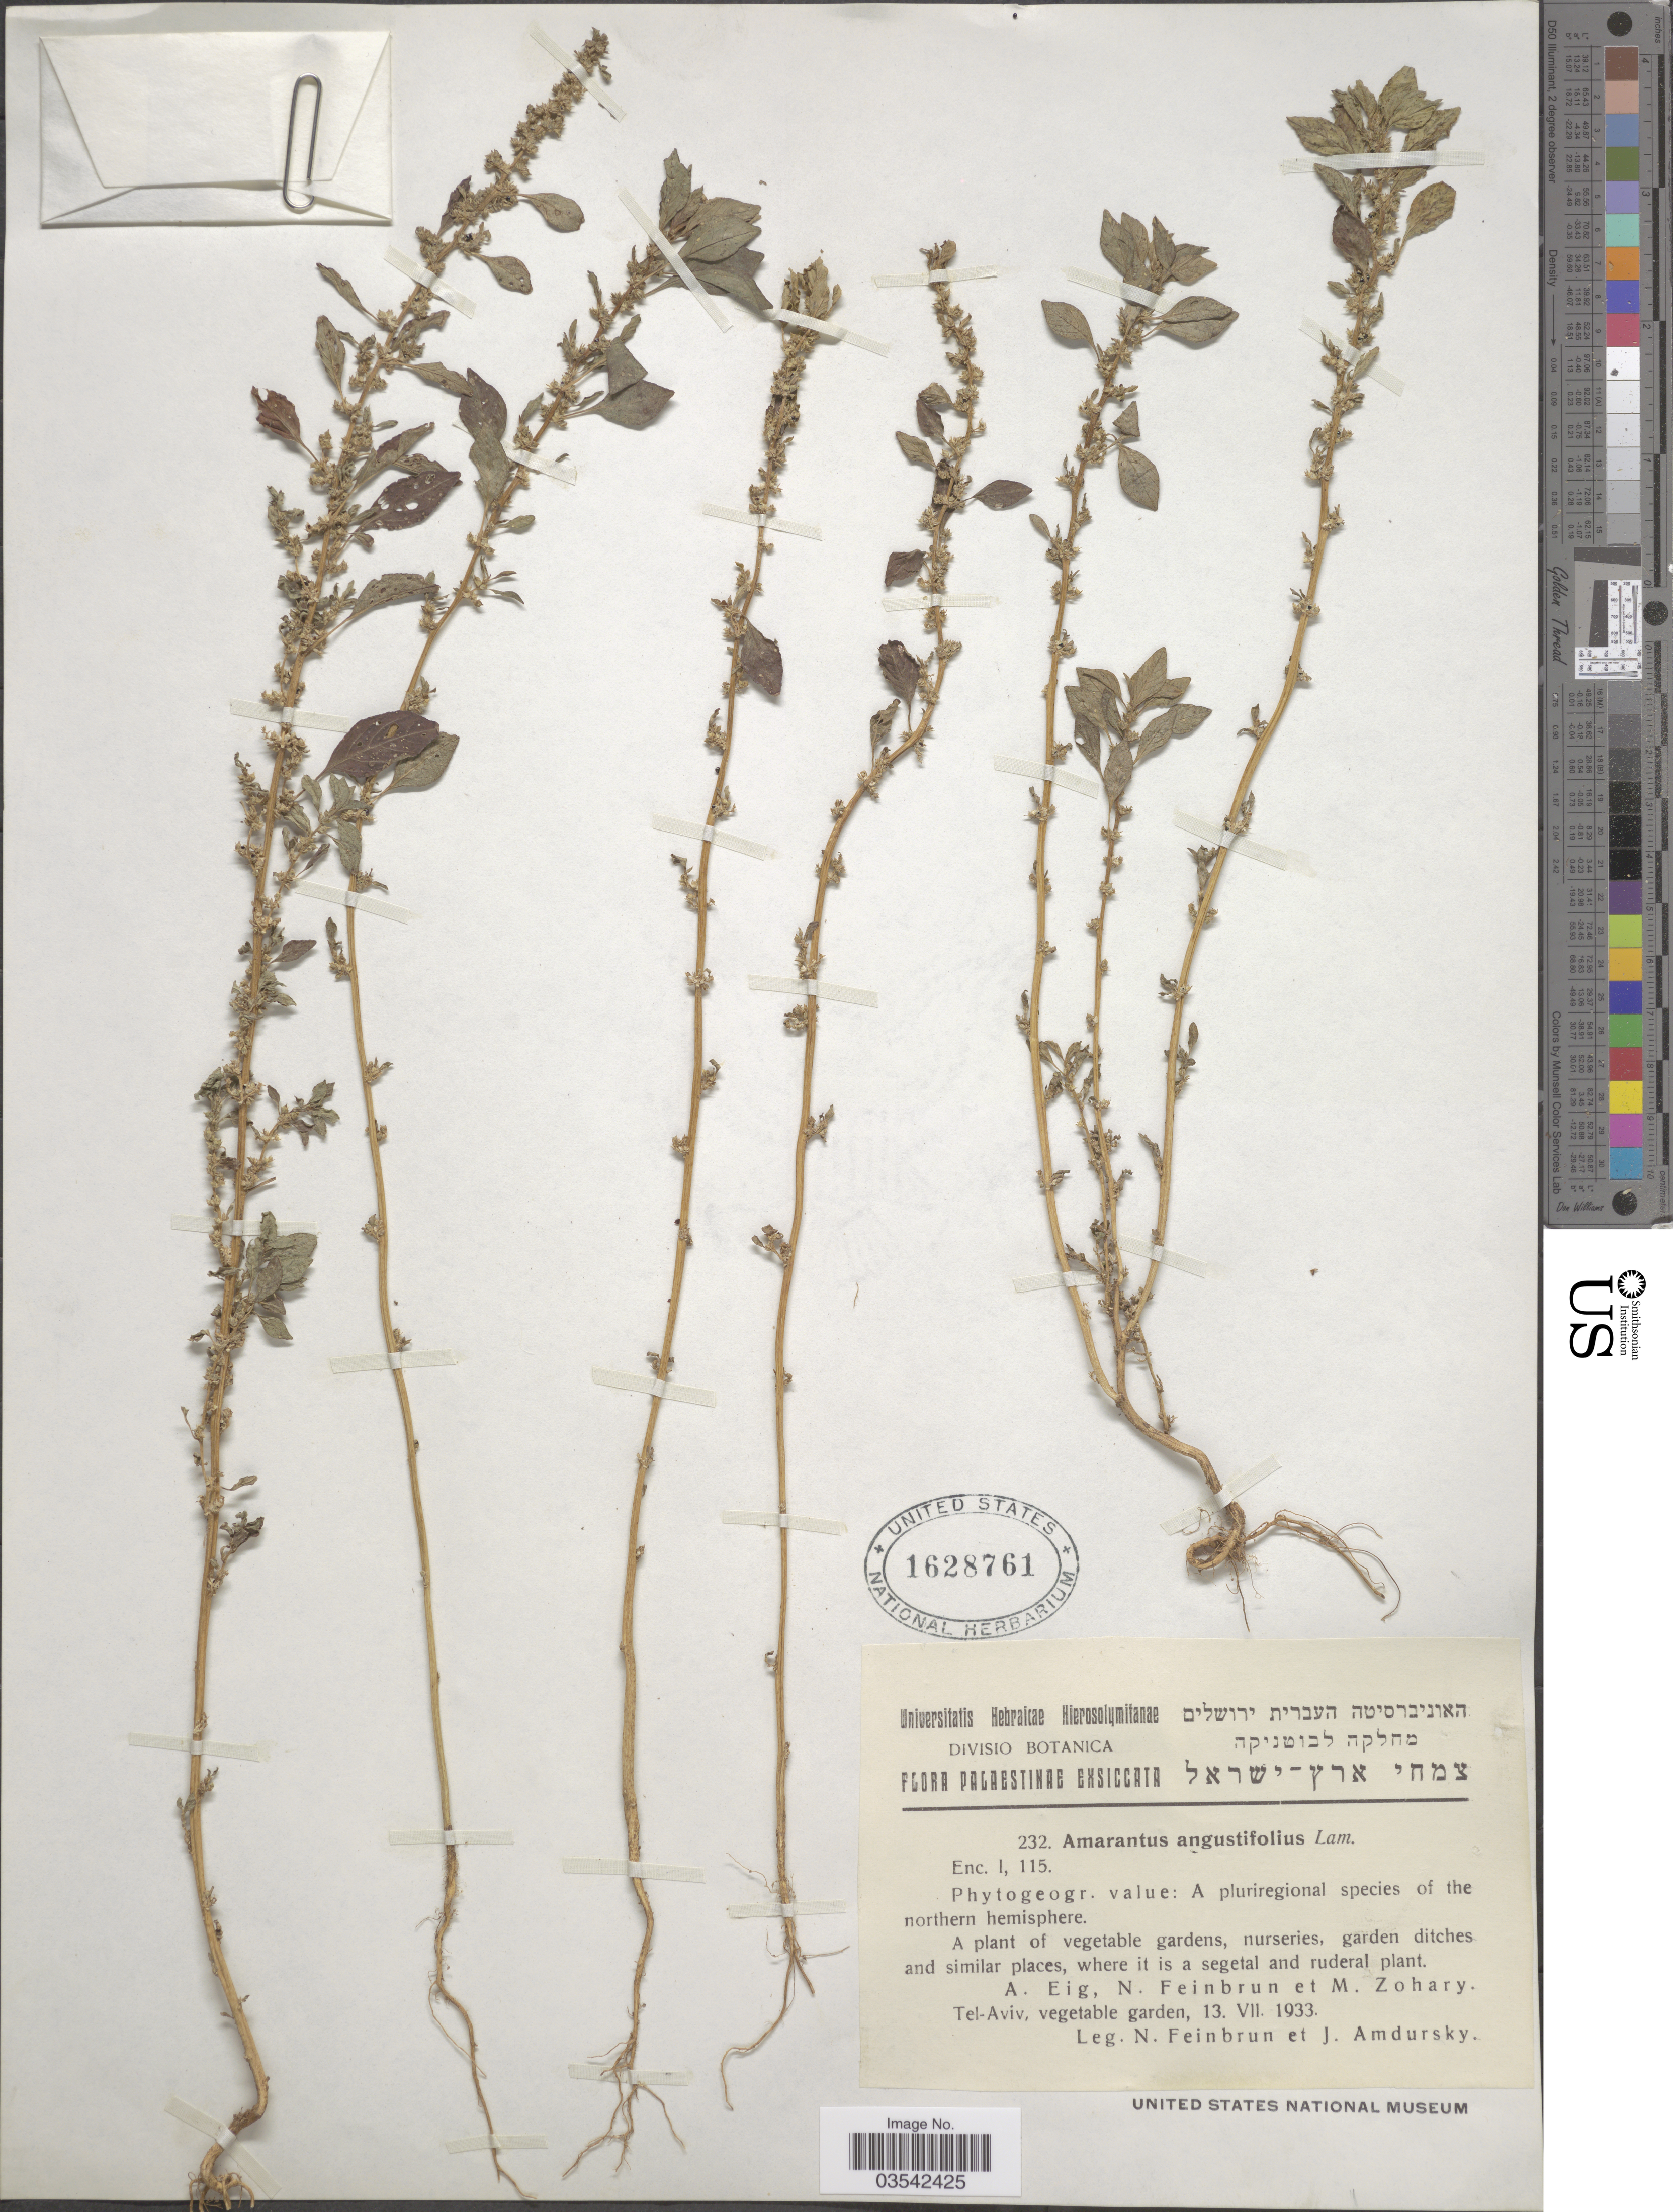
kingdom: Plantae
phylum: Tracheophyta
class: Magnoliopsida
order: Caryophyllales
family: Amaranthaceae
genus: Amaranthus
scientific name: Amaranthus angustifolius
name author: M. Bieb. ex Willd.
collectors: N. Feinbrun & I. Amdursky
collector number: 232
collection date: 1933-07-13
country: Israel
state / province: Tel Aviv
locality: Palaestinae.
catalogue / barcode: US 1628761